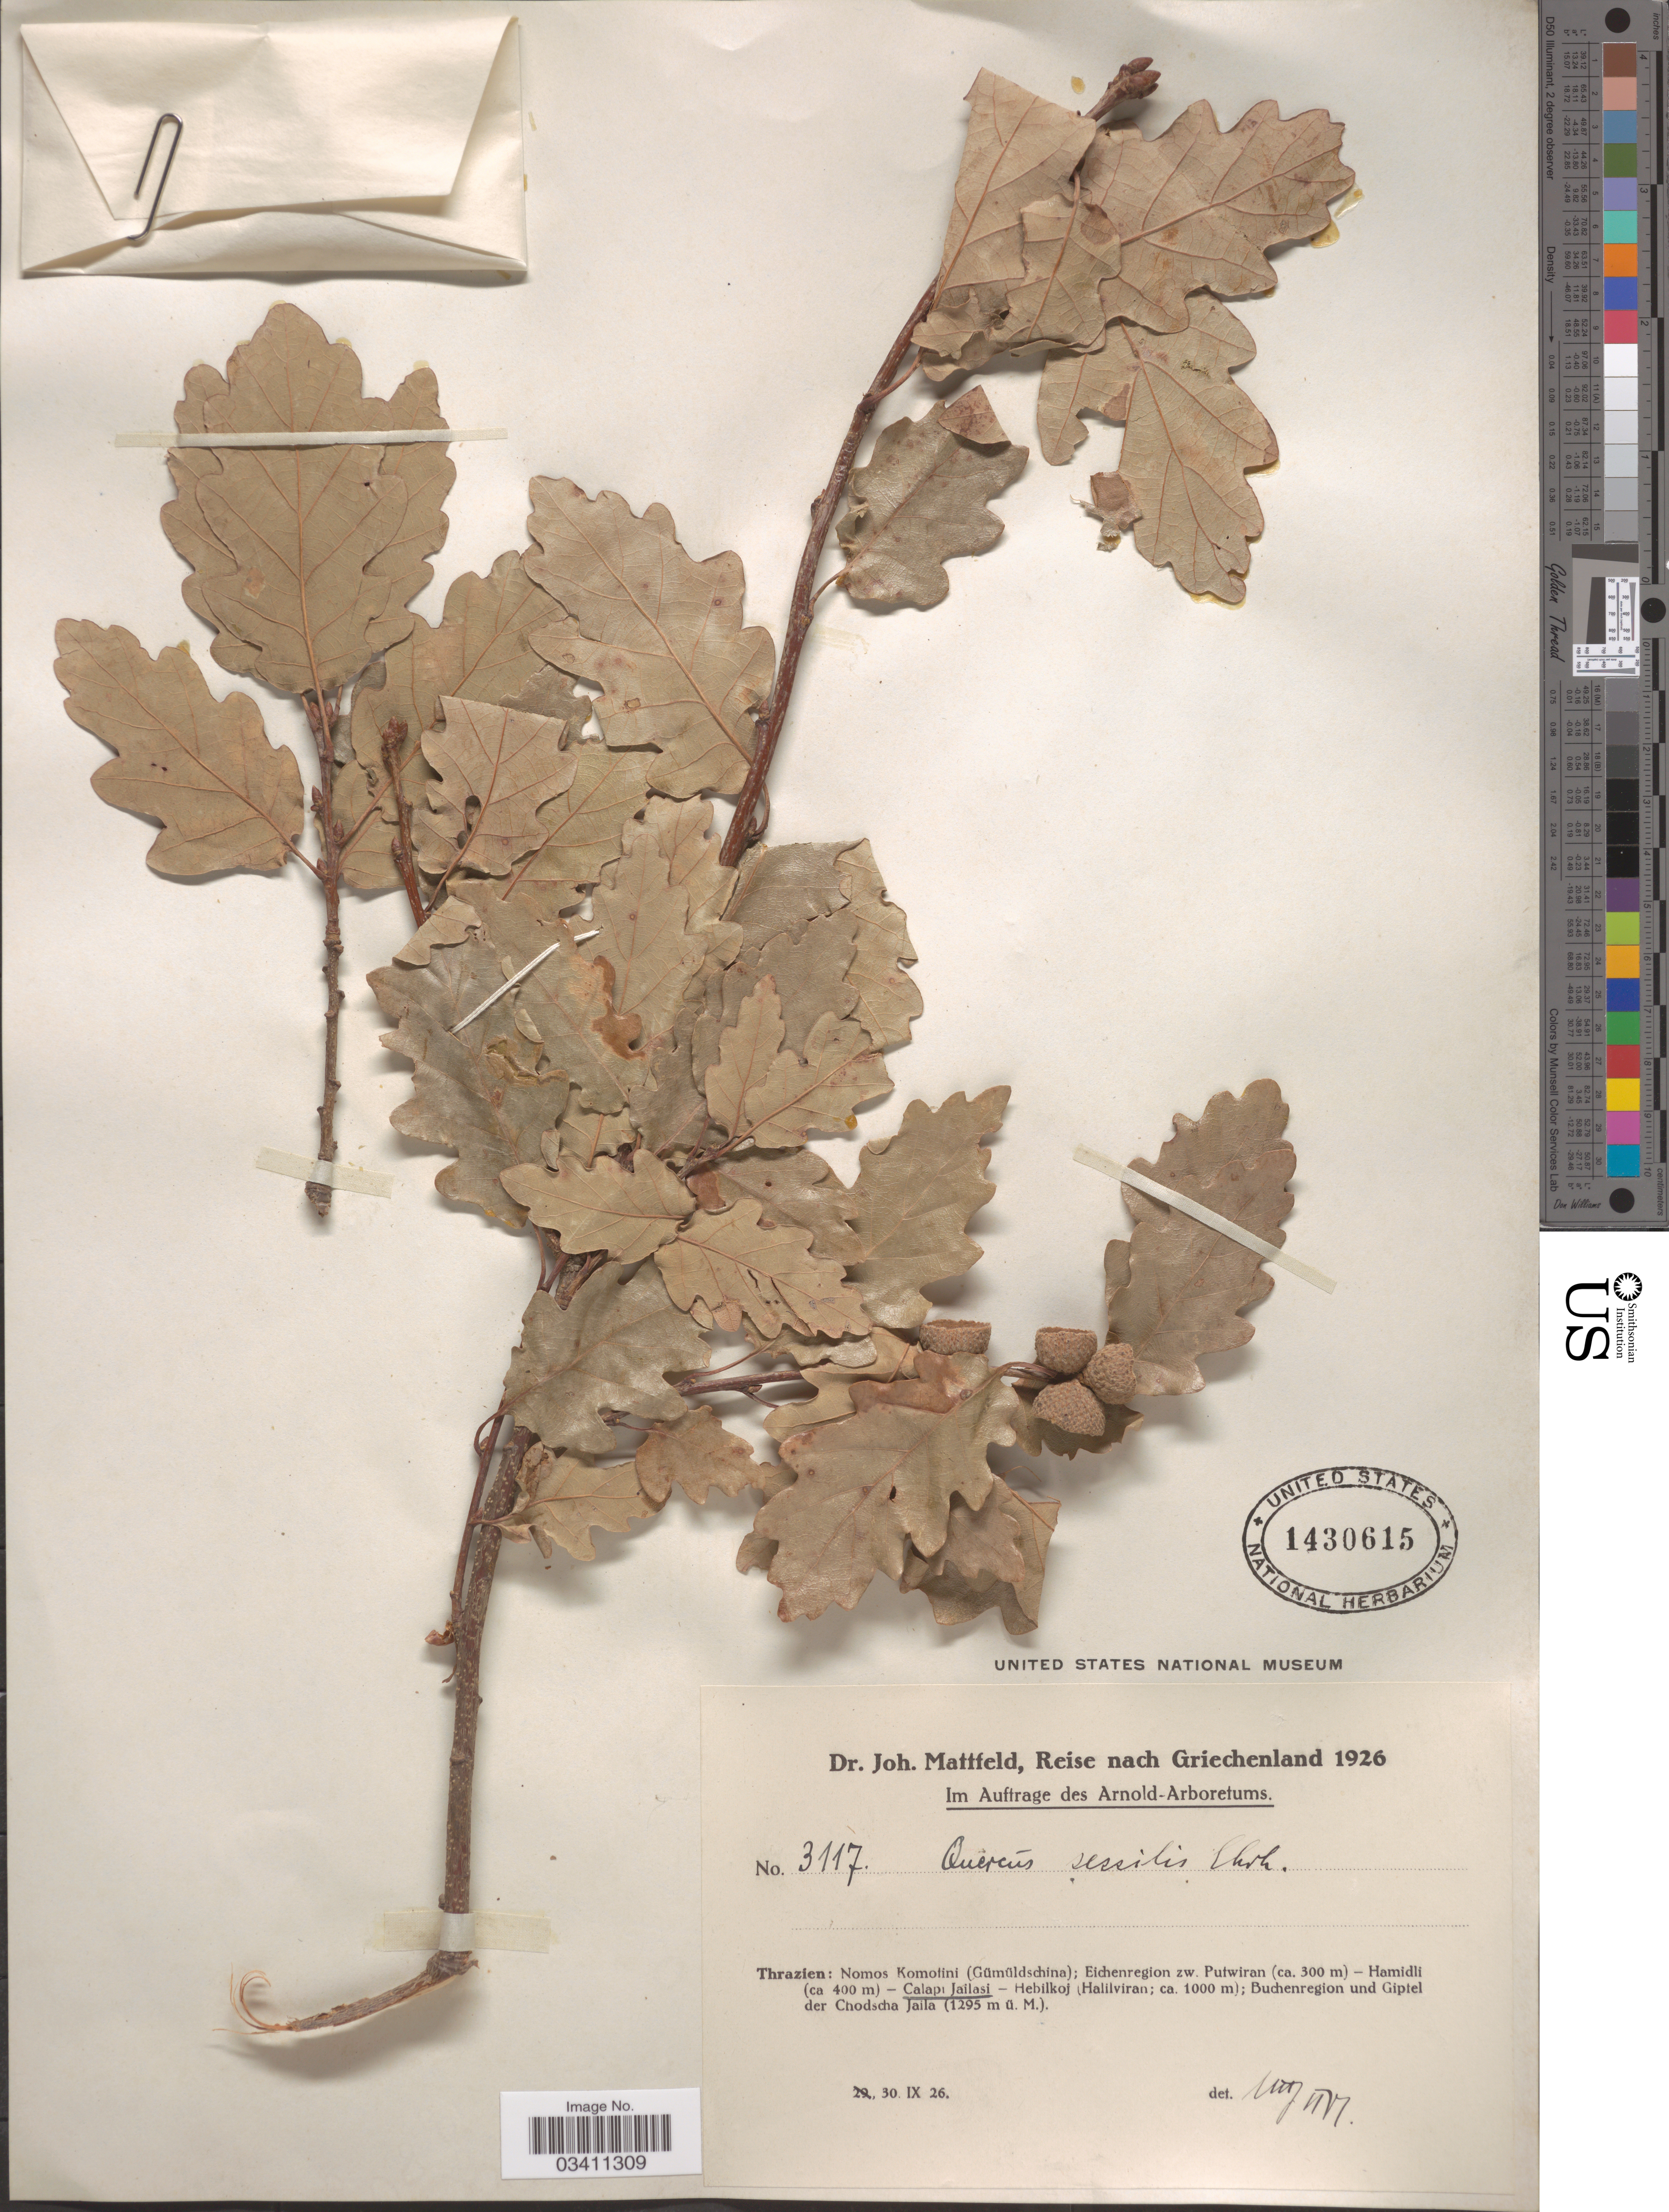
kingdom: Plantae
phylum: Tracheophyta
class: Magnoliopsida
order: Fagales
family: Fagaceae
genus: Quercus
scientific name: Quercus sessilis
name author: Ehrh.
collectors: J. Mattfeld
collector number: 3117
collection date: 1926-09-30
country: Greece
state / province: East Macedonia and Thrace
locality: Griechenland. Thrazien: Calapi Jailasi.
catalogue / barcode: US 1430615